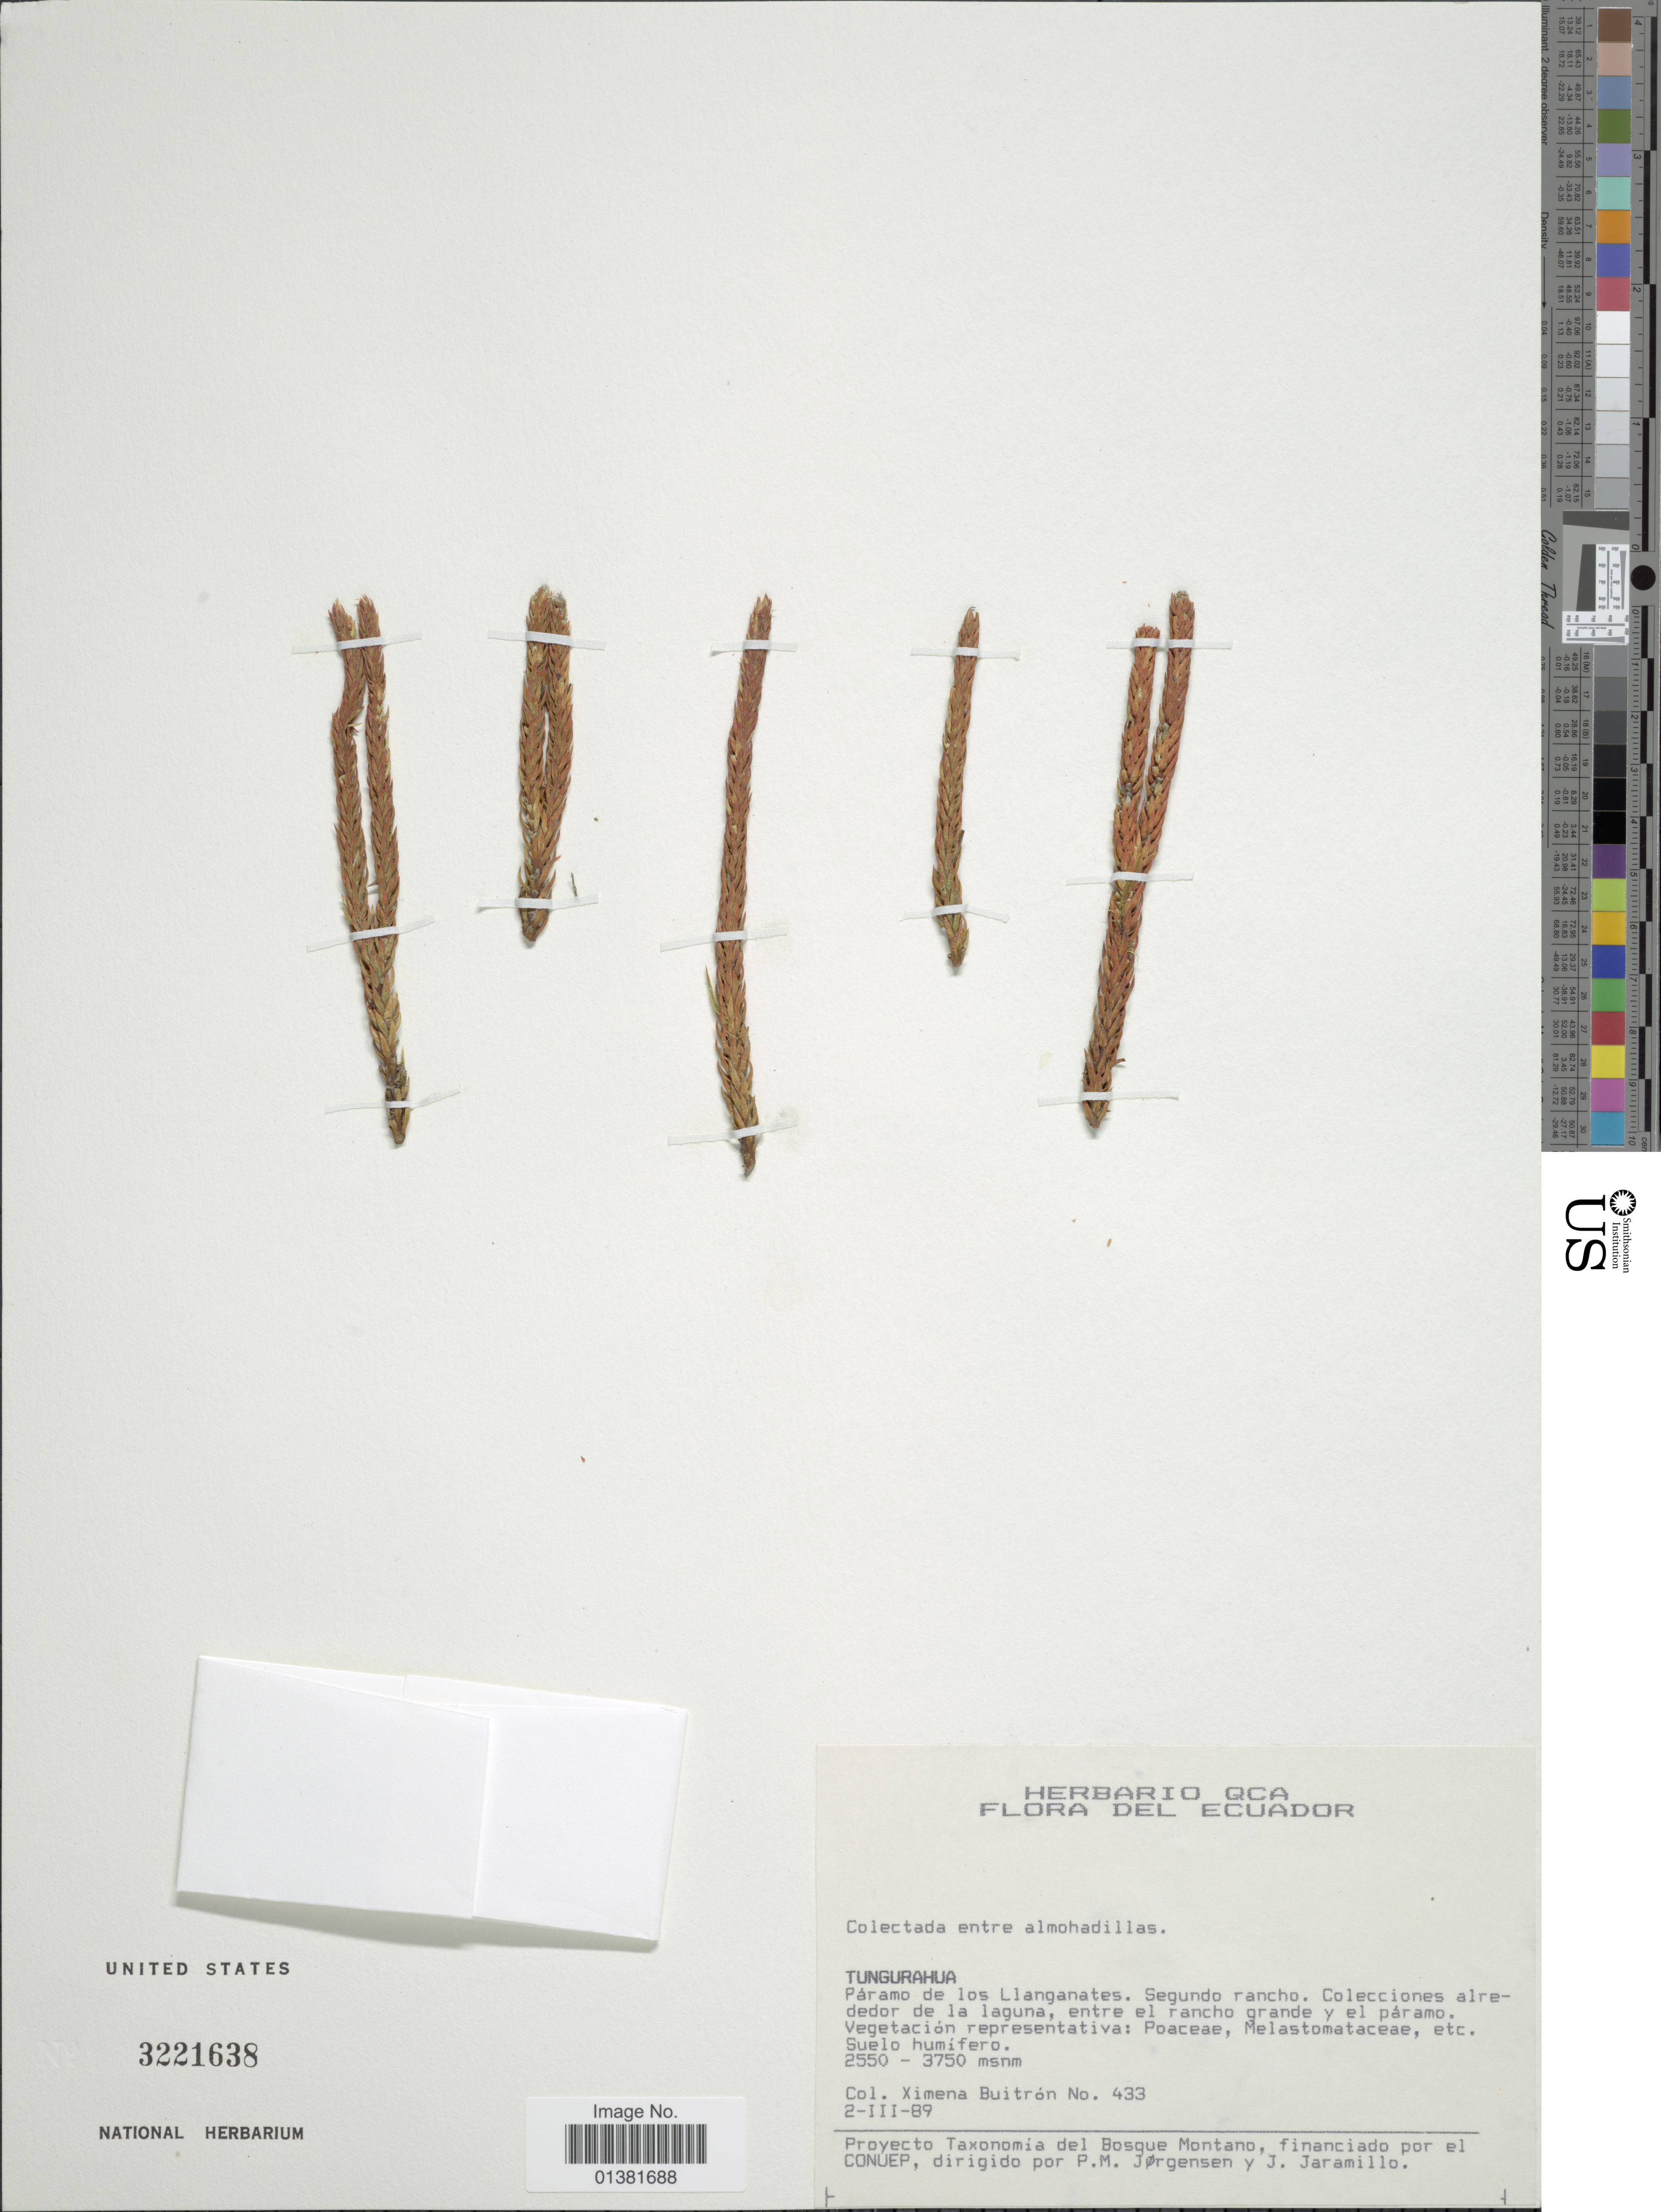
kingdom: Plantae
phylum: Tracheophyta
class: Lycopodiopsida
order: Lycopodiales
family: Lycopodiaceae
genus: Phlegmariurus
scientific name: Phlegmariurus sp.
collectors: X. Buitrón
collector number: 433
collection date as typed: Transcribed d/m/y: 2/3/89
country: Ecuador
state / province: Tungurahua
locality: Páramo de los Llanganates. Segundo rancho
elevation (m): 2550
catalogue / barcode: US 3221638